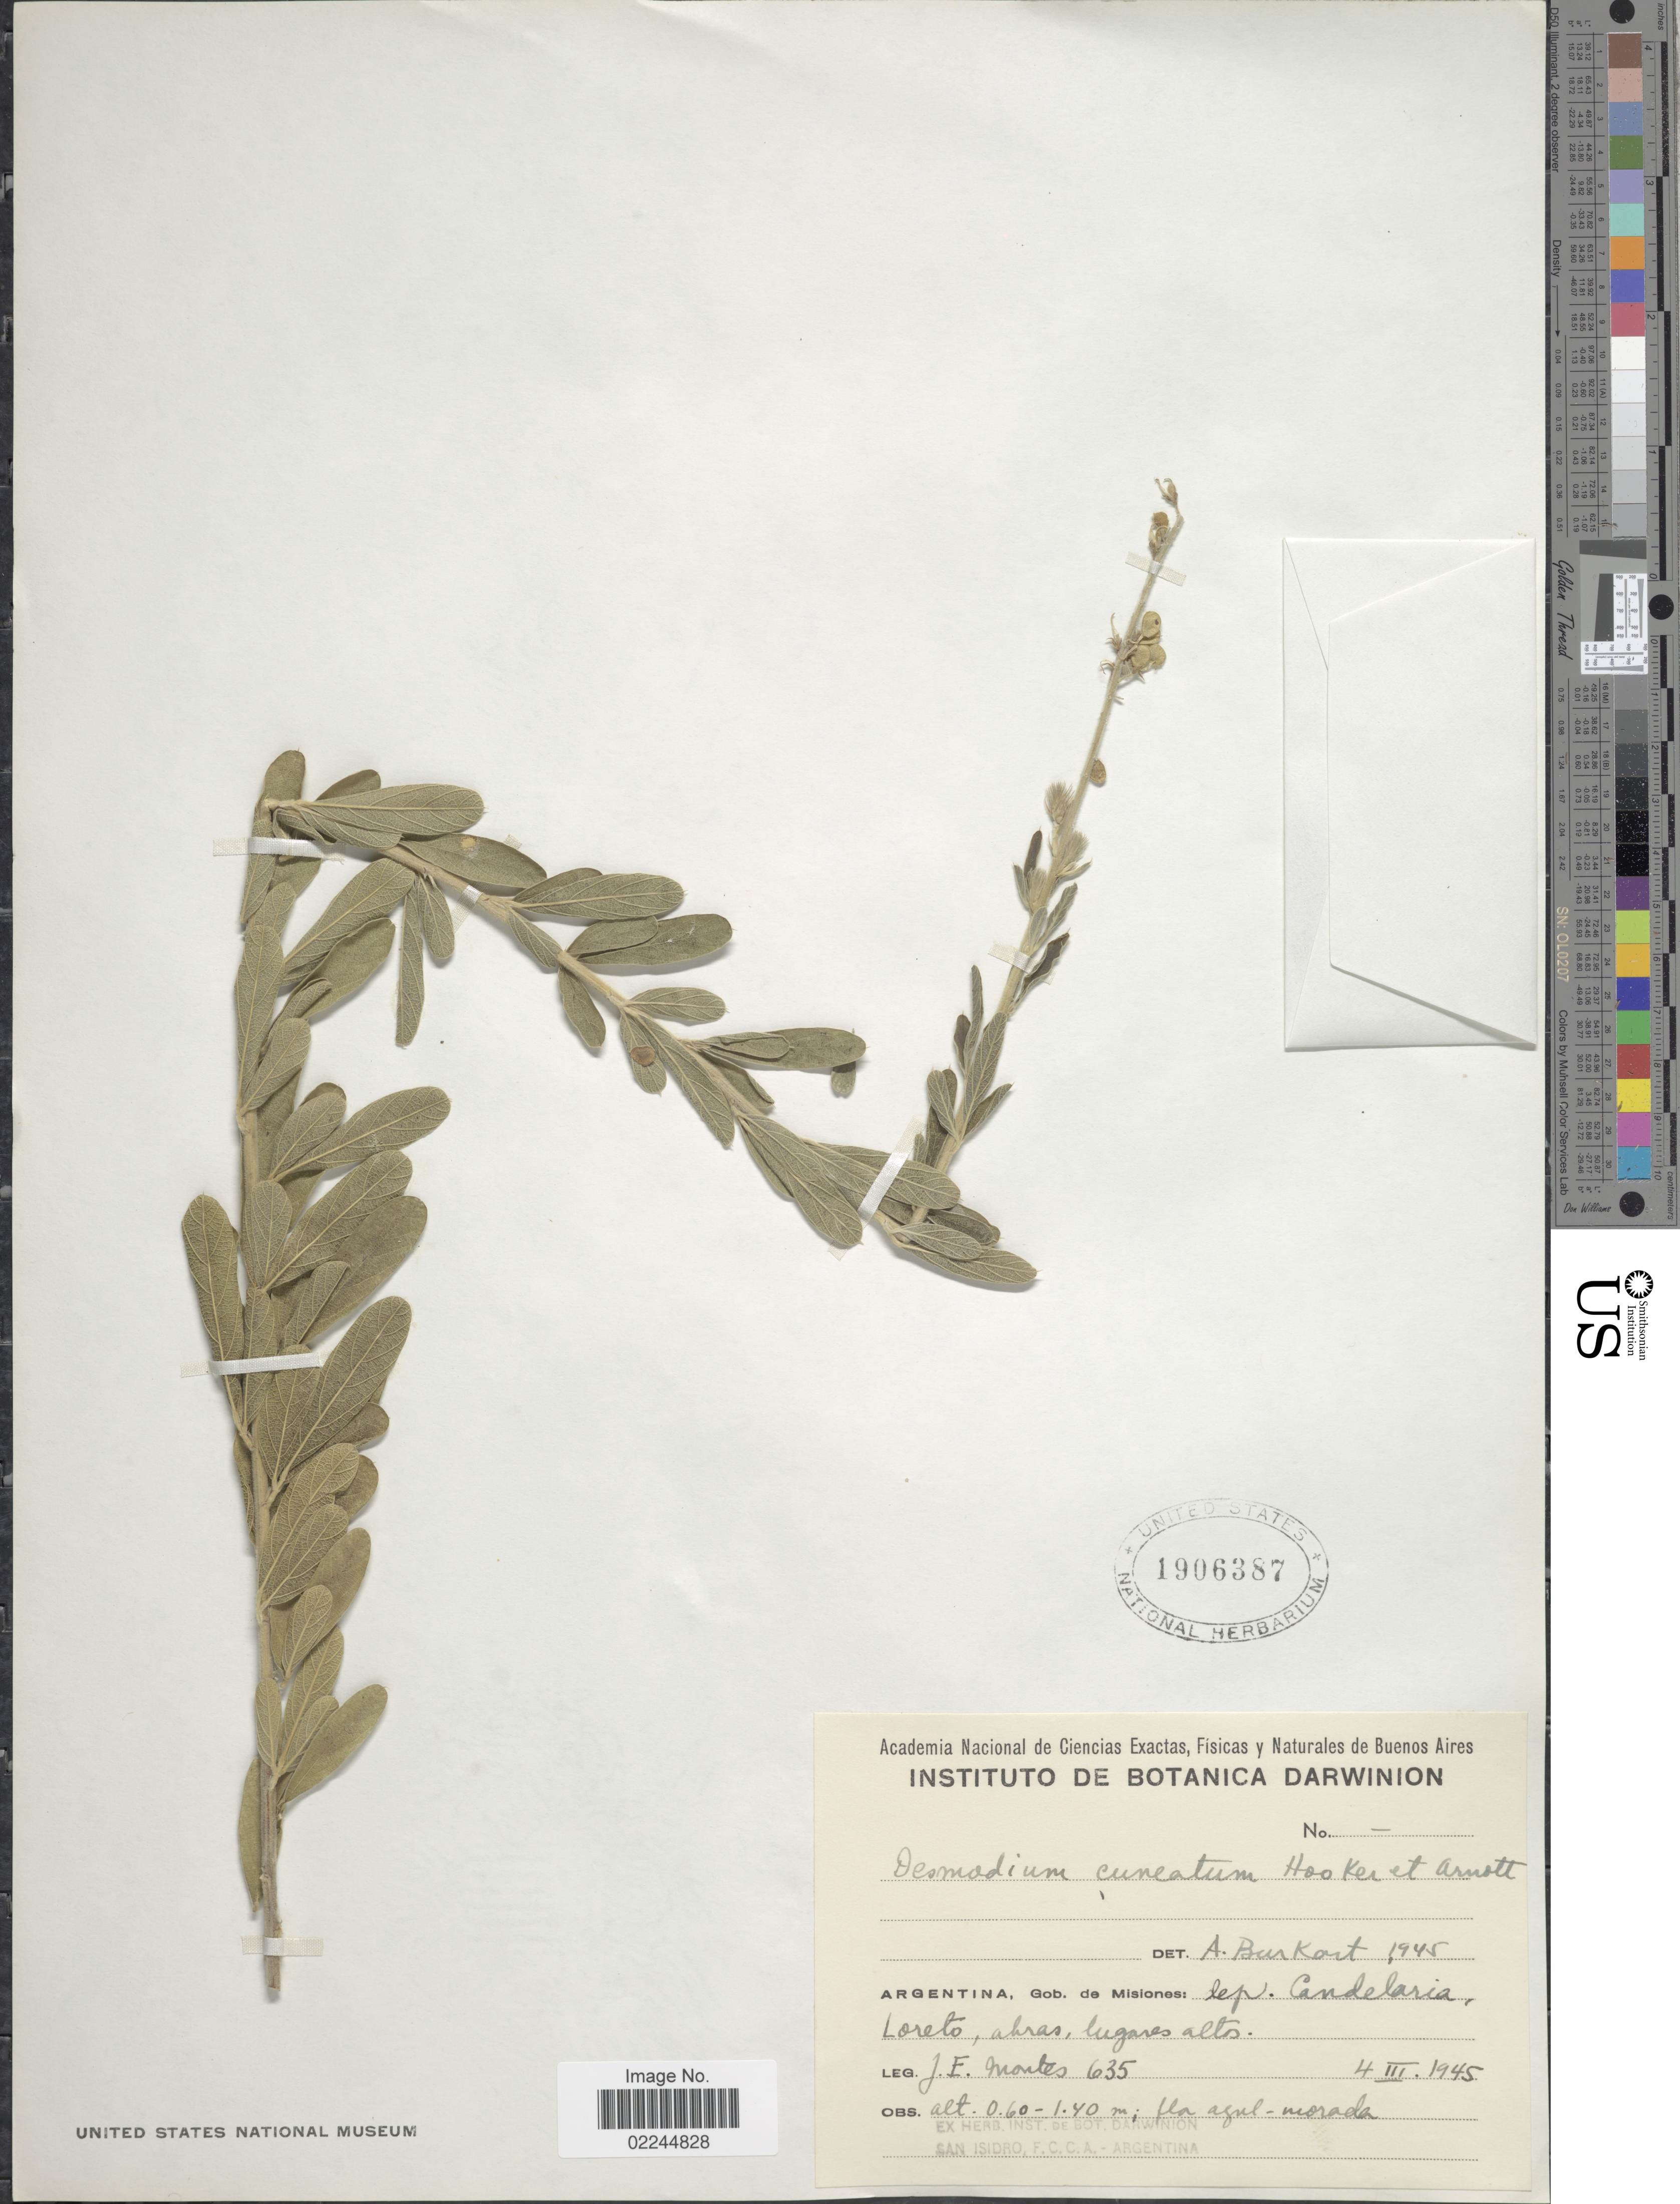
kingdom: Plantae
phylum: Tracheophyta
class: Magnoliopsida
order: Fabales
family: Fabaceae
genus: Desmodium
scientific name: Desmodium cuneatum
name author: Hook. & Arn.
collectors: J. E. Montes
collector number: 635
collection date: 1945-03-04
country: Argentina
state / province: Misiones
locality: Dep. Candelaria, Loreto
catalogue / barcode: US 1906387